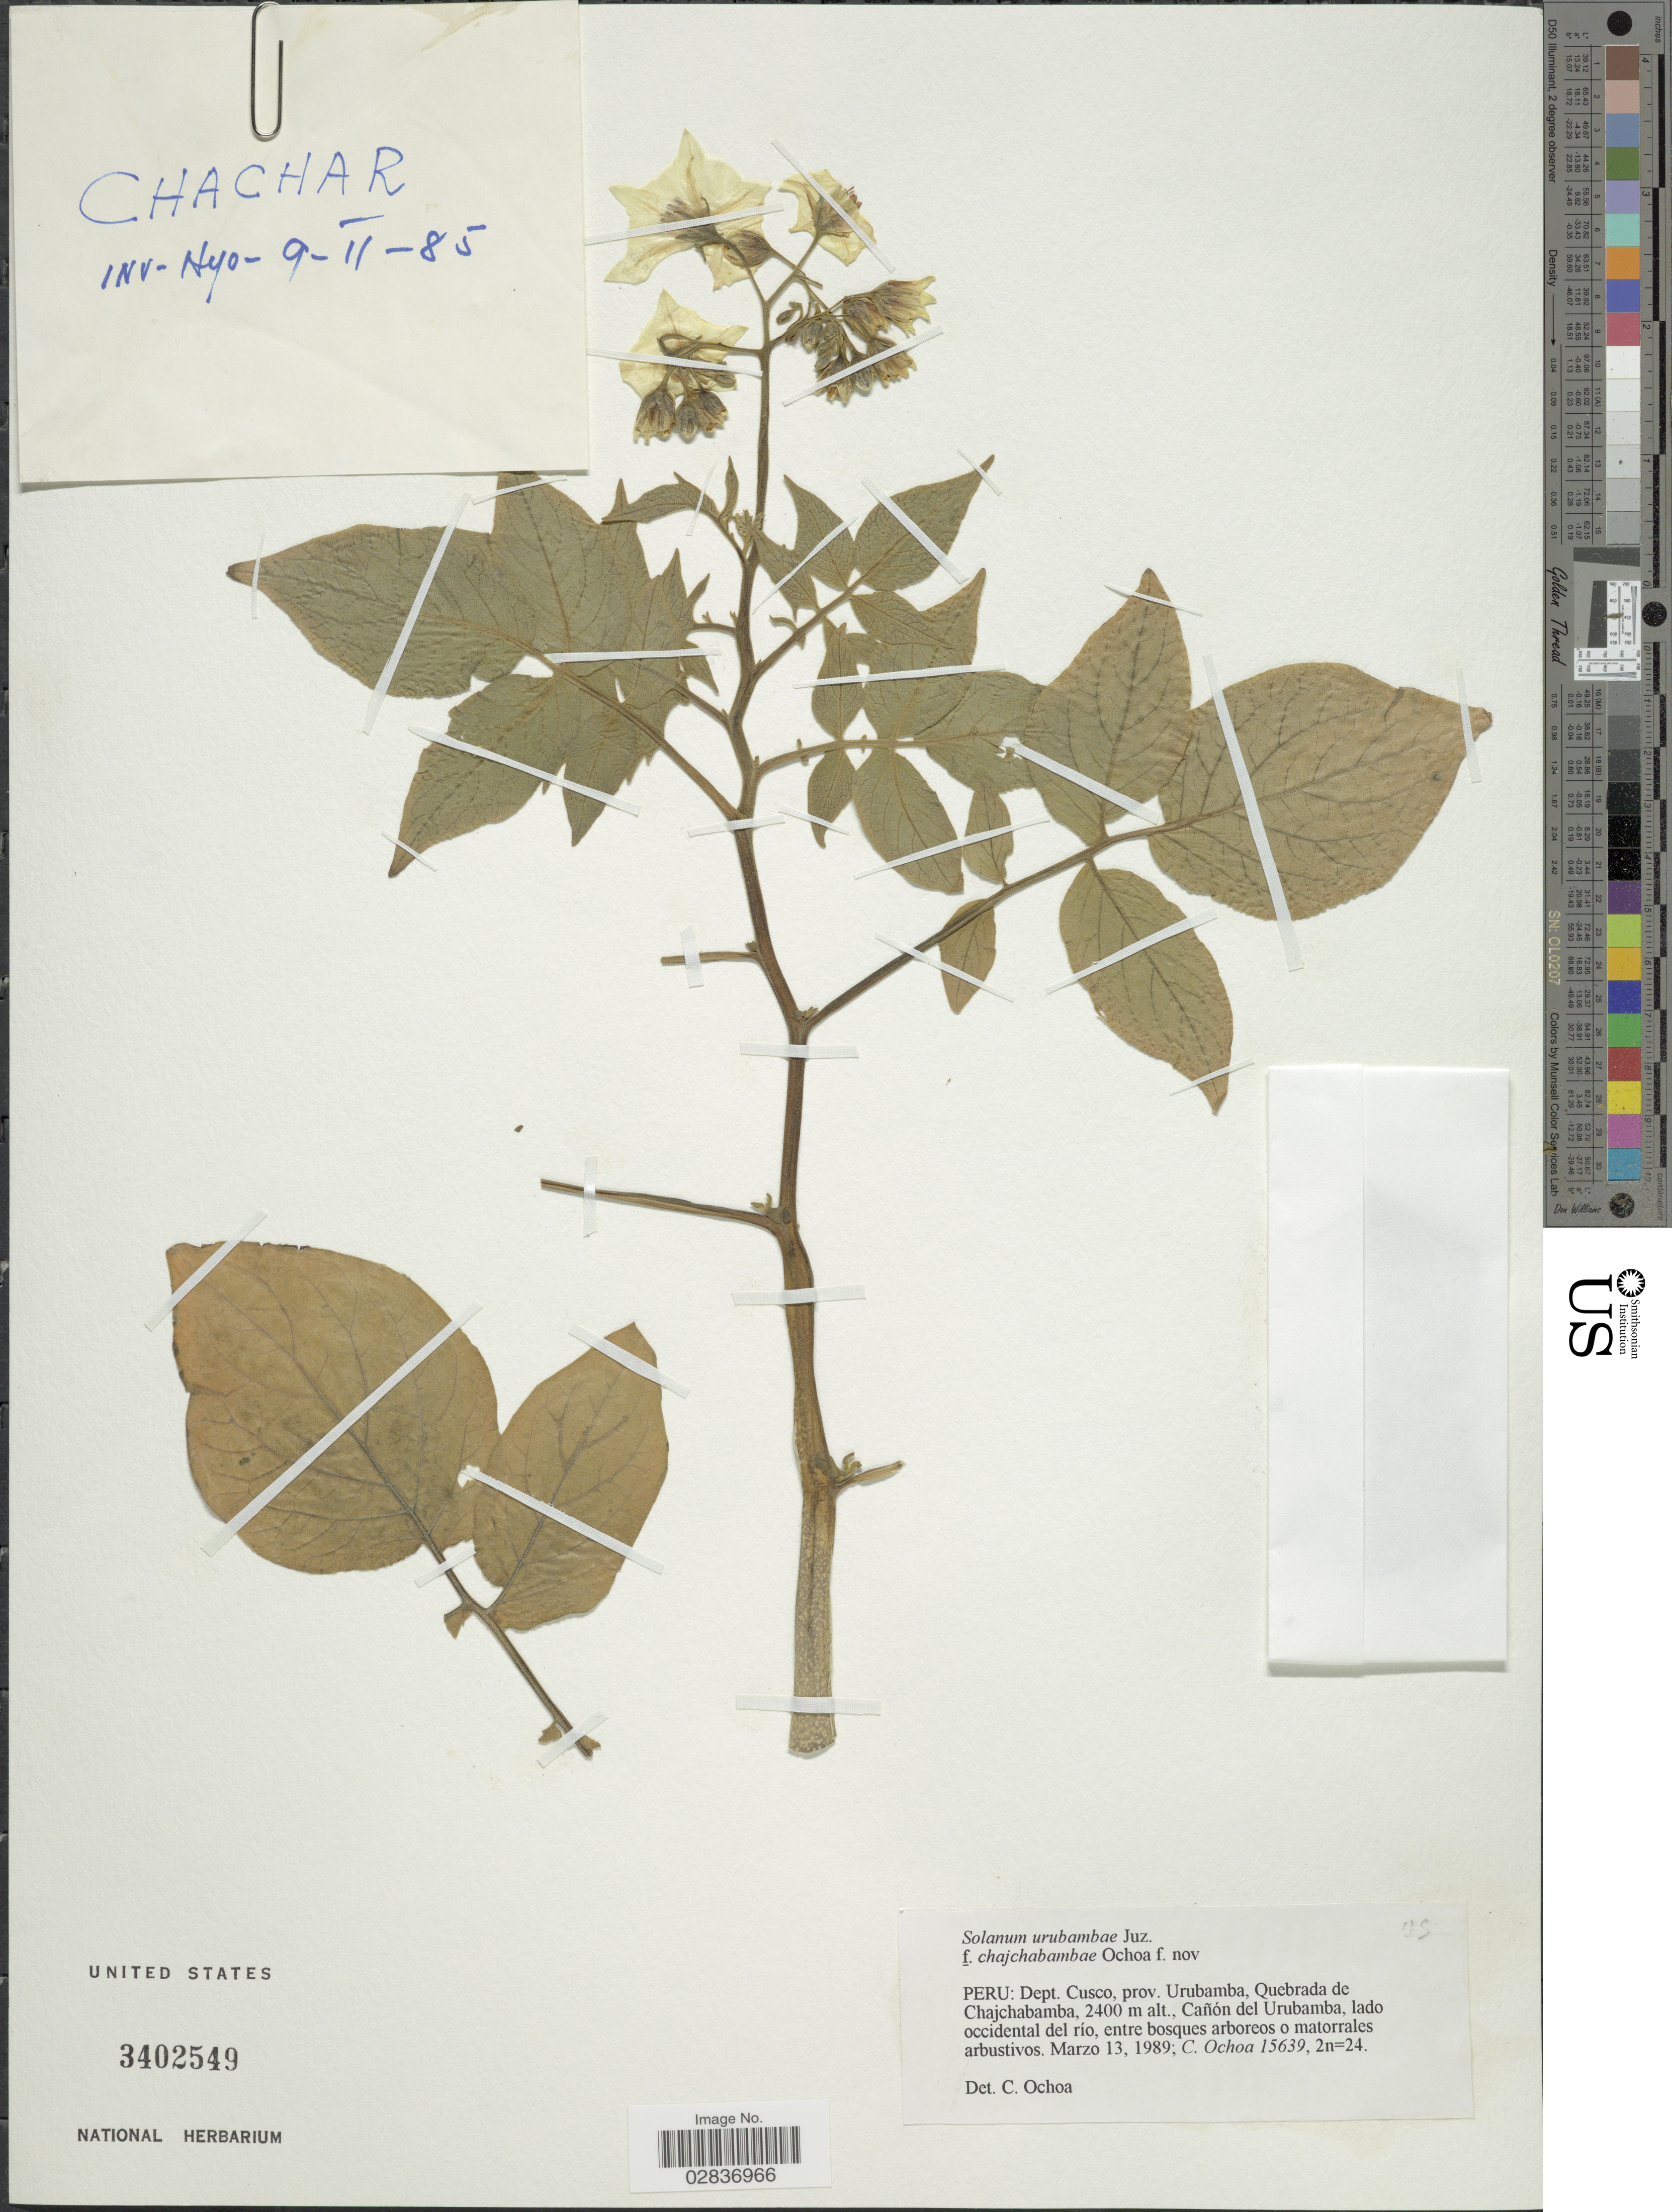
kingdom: Plantae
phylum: Tracheophyta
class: Magnoliopsida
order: Solanales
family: Solanaceae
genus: Solanum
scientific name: Solanum urubambae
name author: Juz.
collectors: C. Ochoa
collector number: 15639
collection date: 1989-03-13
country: Peru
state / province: Cusco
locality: Dept. Cusco, prov. Urubumba, Quebrada de Chajchabamba, Cañon del Urubamba.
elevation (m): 2400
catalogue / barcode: US 3402549